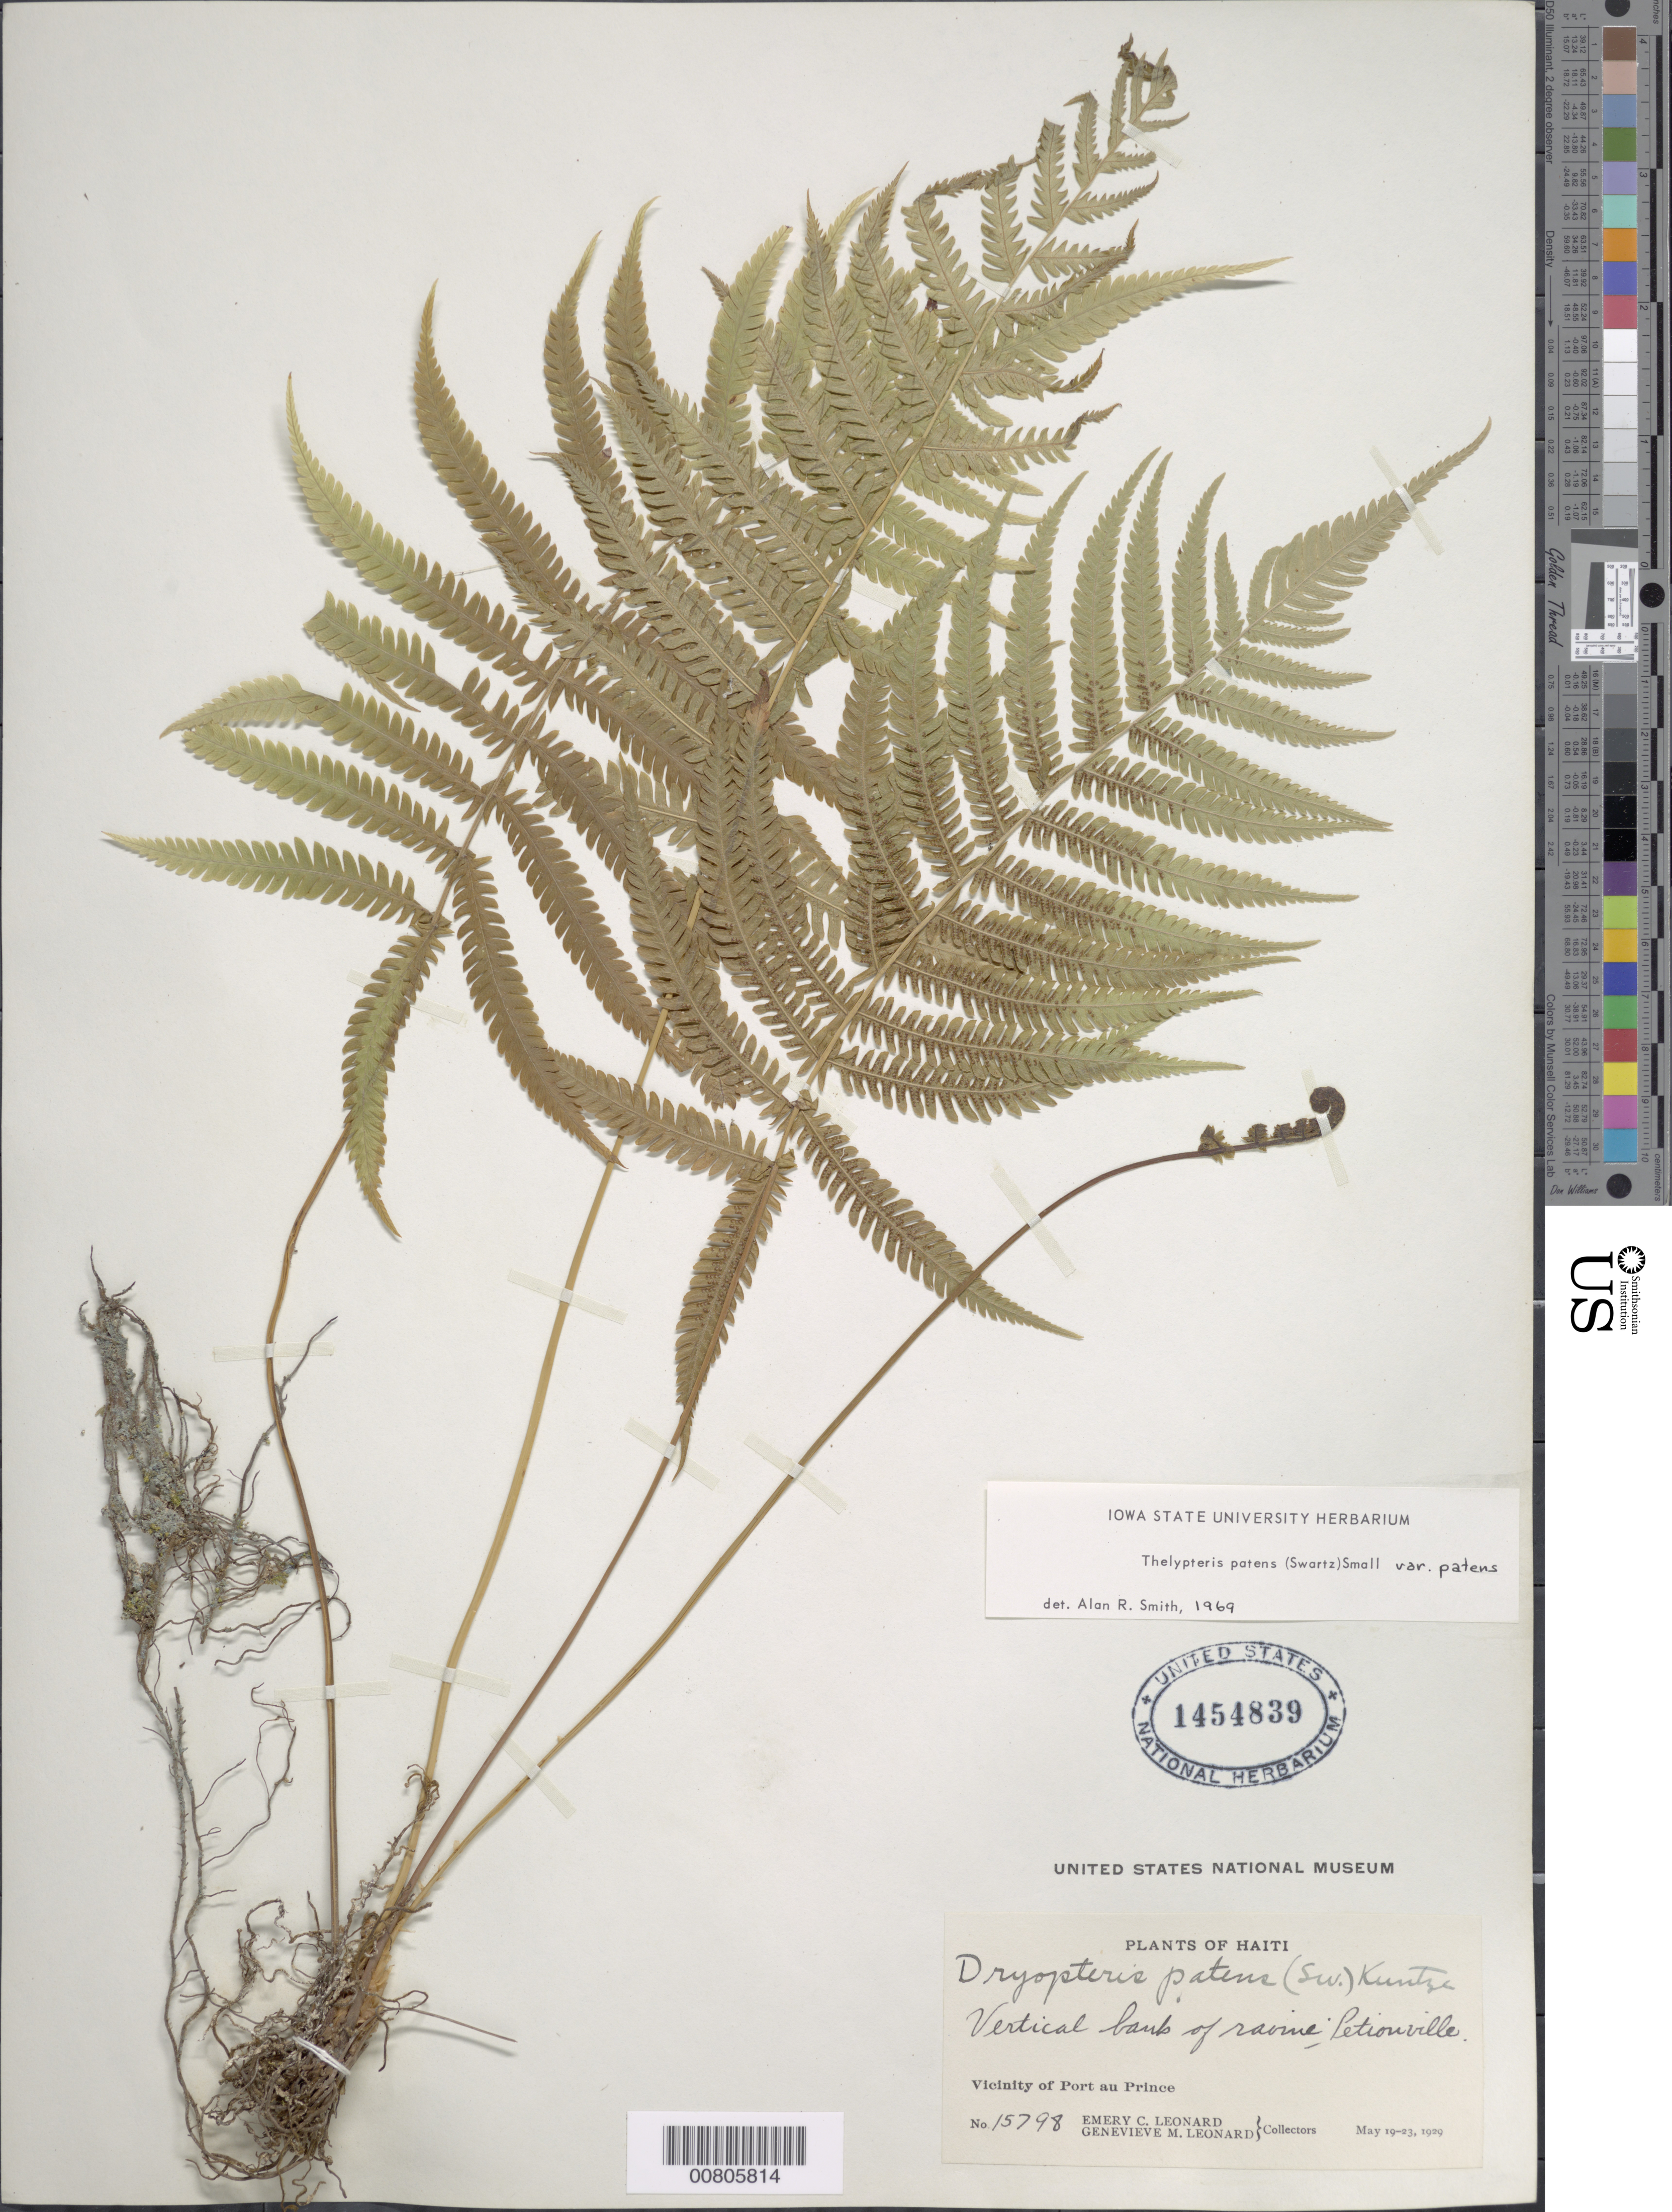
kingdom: Plantae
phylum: Tracheophyta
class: Polypodiopsida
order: Polypodiales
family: Thelypteridaceae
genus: Christella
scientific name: Christella patens var. patens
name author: (Sw.) Holttum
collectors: E. C. Leonard & G. M. Leonard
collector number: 15798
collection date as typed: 19 May 1920 to 23 May 1929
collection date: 1920-05-19/1929-05-23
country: Haiti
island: Hispaniola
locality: Port au Prince vicinity; Pétionville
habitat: Vertical bank of ravine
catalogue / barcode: US 1454839